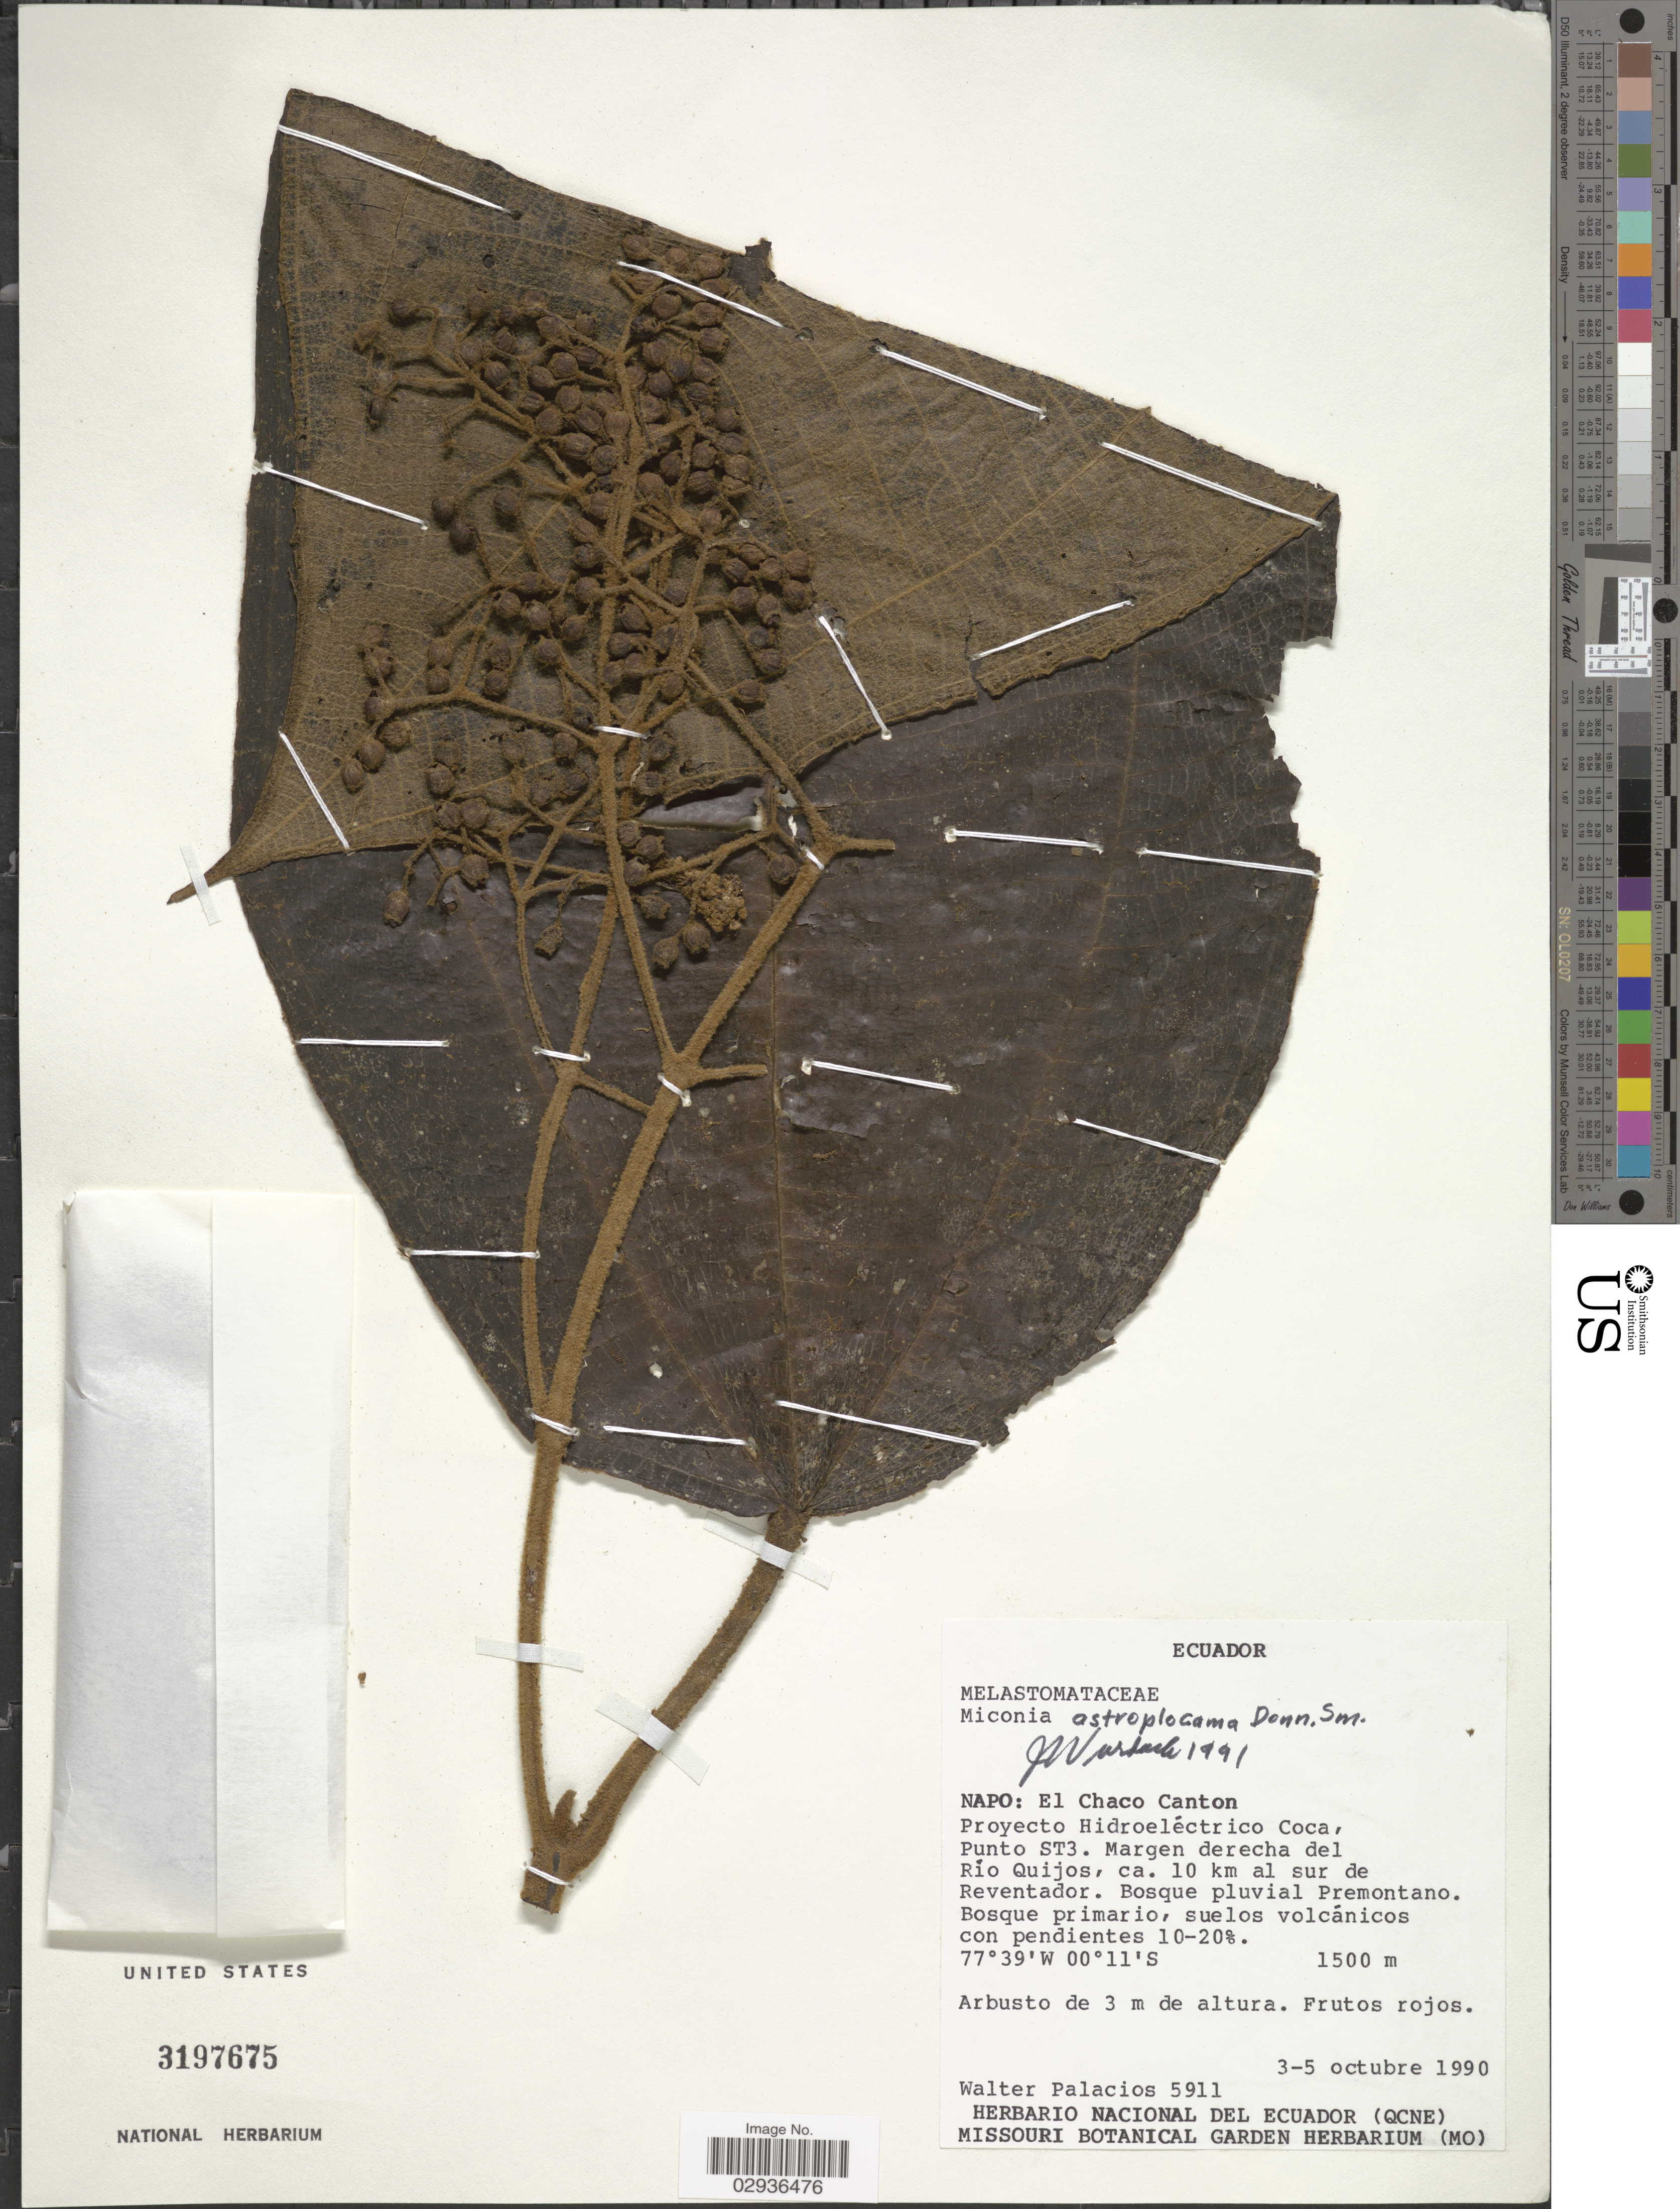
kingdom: Plantae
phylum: Tracheophyta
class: Magnoliopsida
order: Myrtales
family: Melastomataceae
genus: Miconia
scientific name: Miconia astroplocama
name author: Donn. Sm.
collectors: W. Palacios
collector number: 5911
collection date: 1990-10-03/1990-10-05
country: Ecuador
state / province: Napo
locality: El Chaco Canton, Proyecto Hidroeléctrico Coca, Punto ST3. Margen derecha del Río Quijos, ca. 10 km al sur de Reventador.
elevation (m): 1500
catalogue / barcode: US 3197675